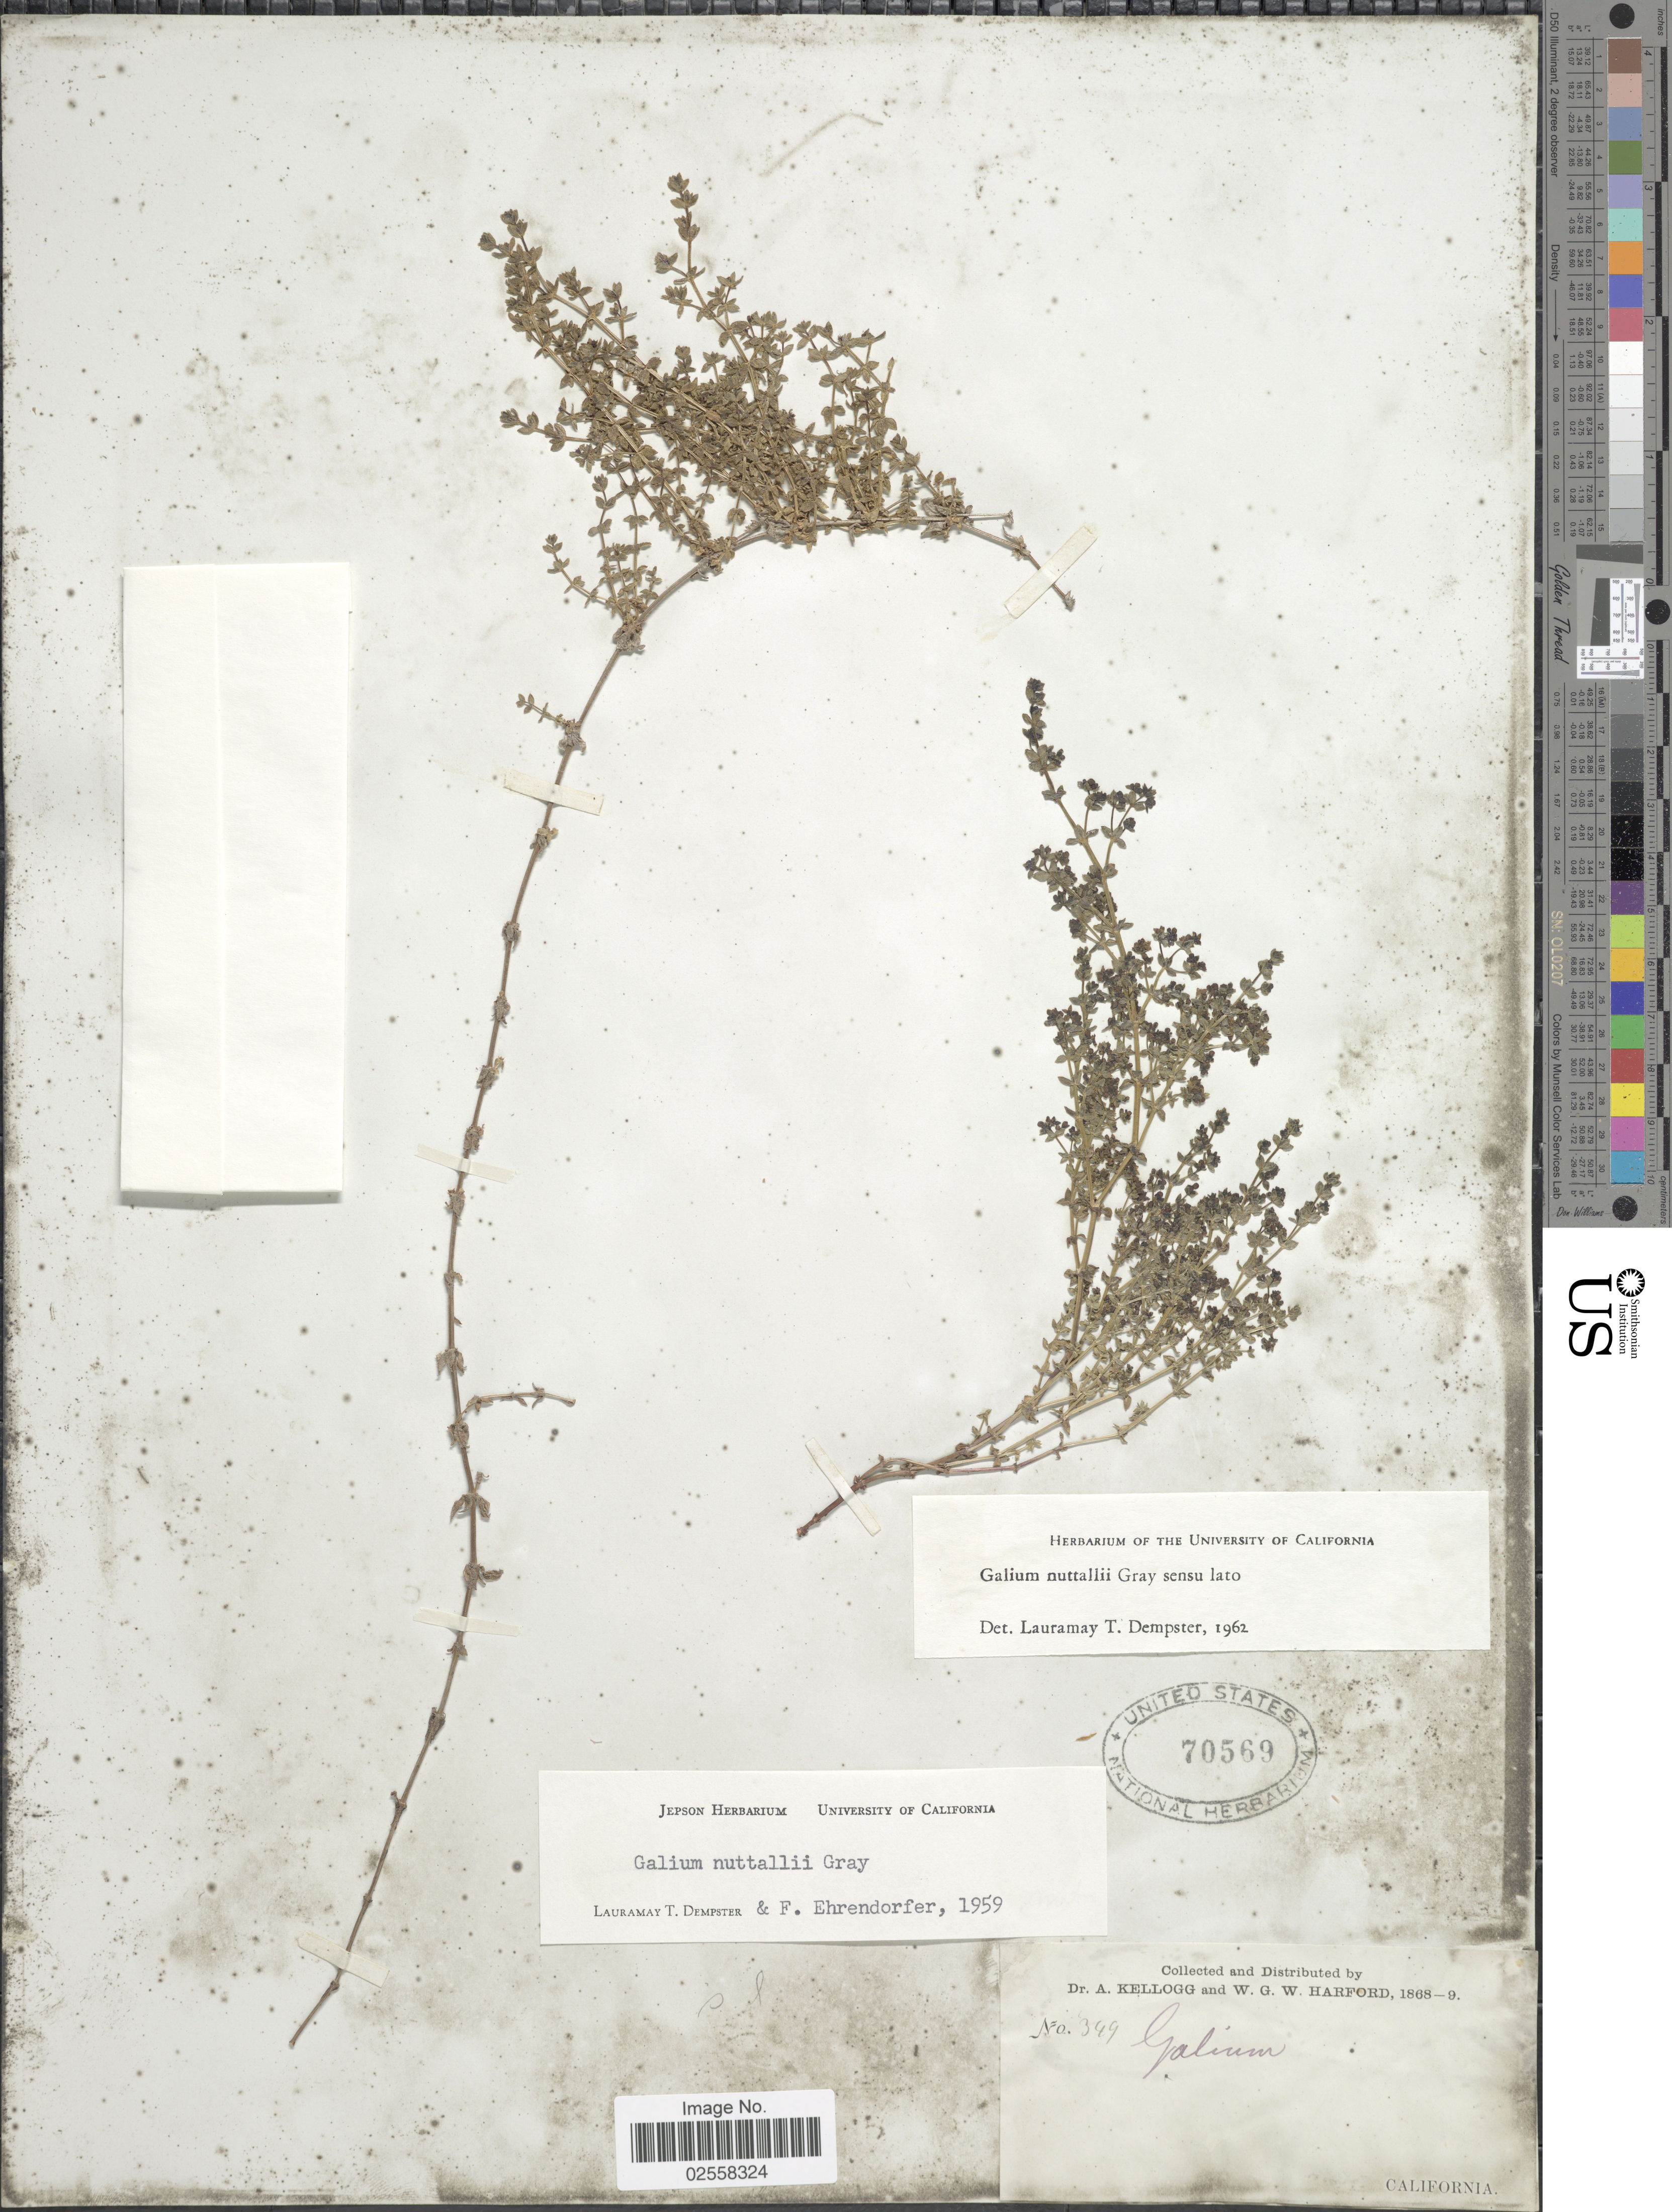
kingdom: Plantae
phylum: Tracheophyta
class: Magnoliopsida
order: Gentianales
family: Rubiaceae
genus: Galium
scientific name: Galium nuttallii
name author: A. Gray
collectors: A. Kellogg & W. G. W. Harford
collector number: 349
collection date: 1868/1869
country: United States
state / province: California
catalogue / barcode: US 70569